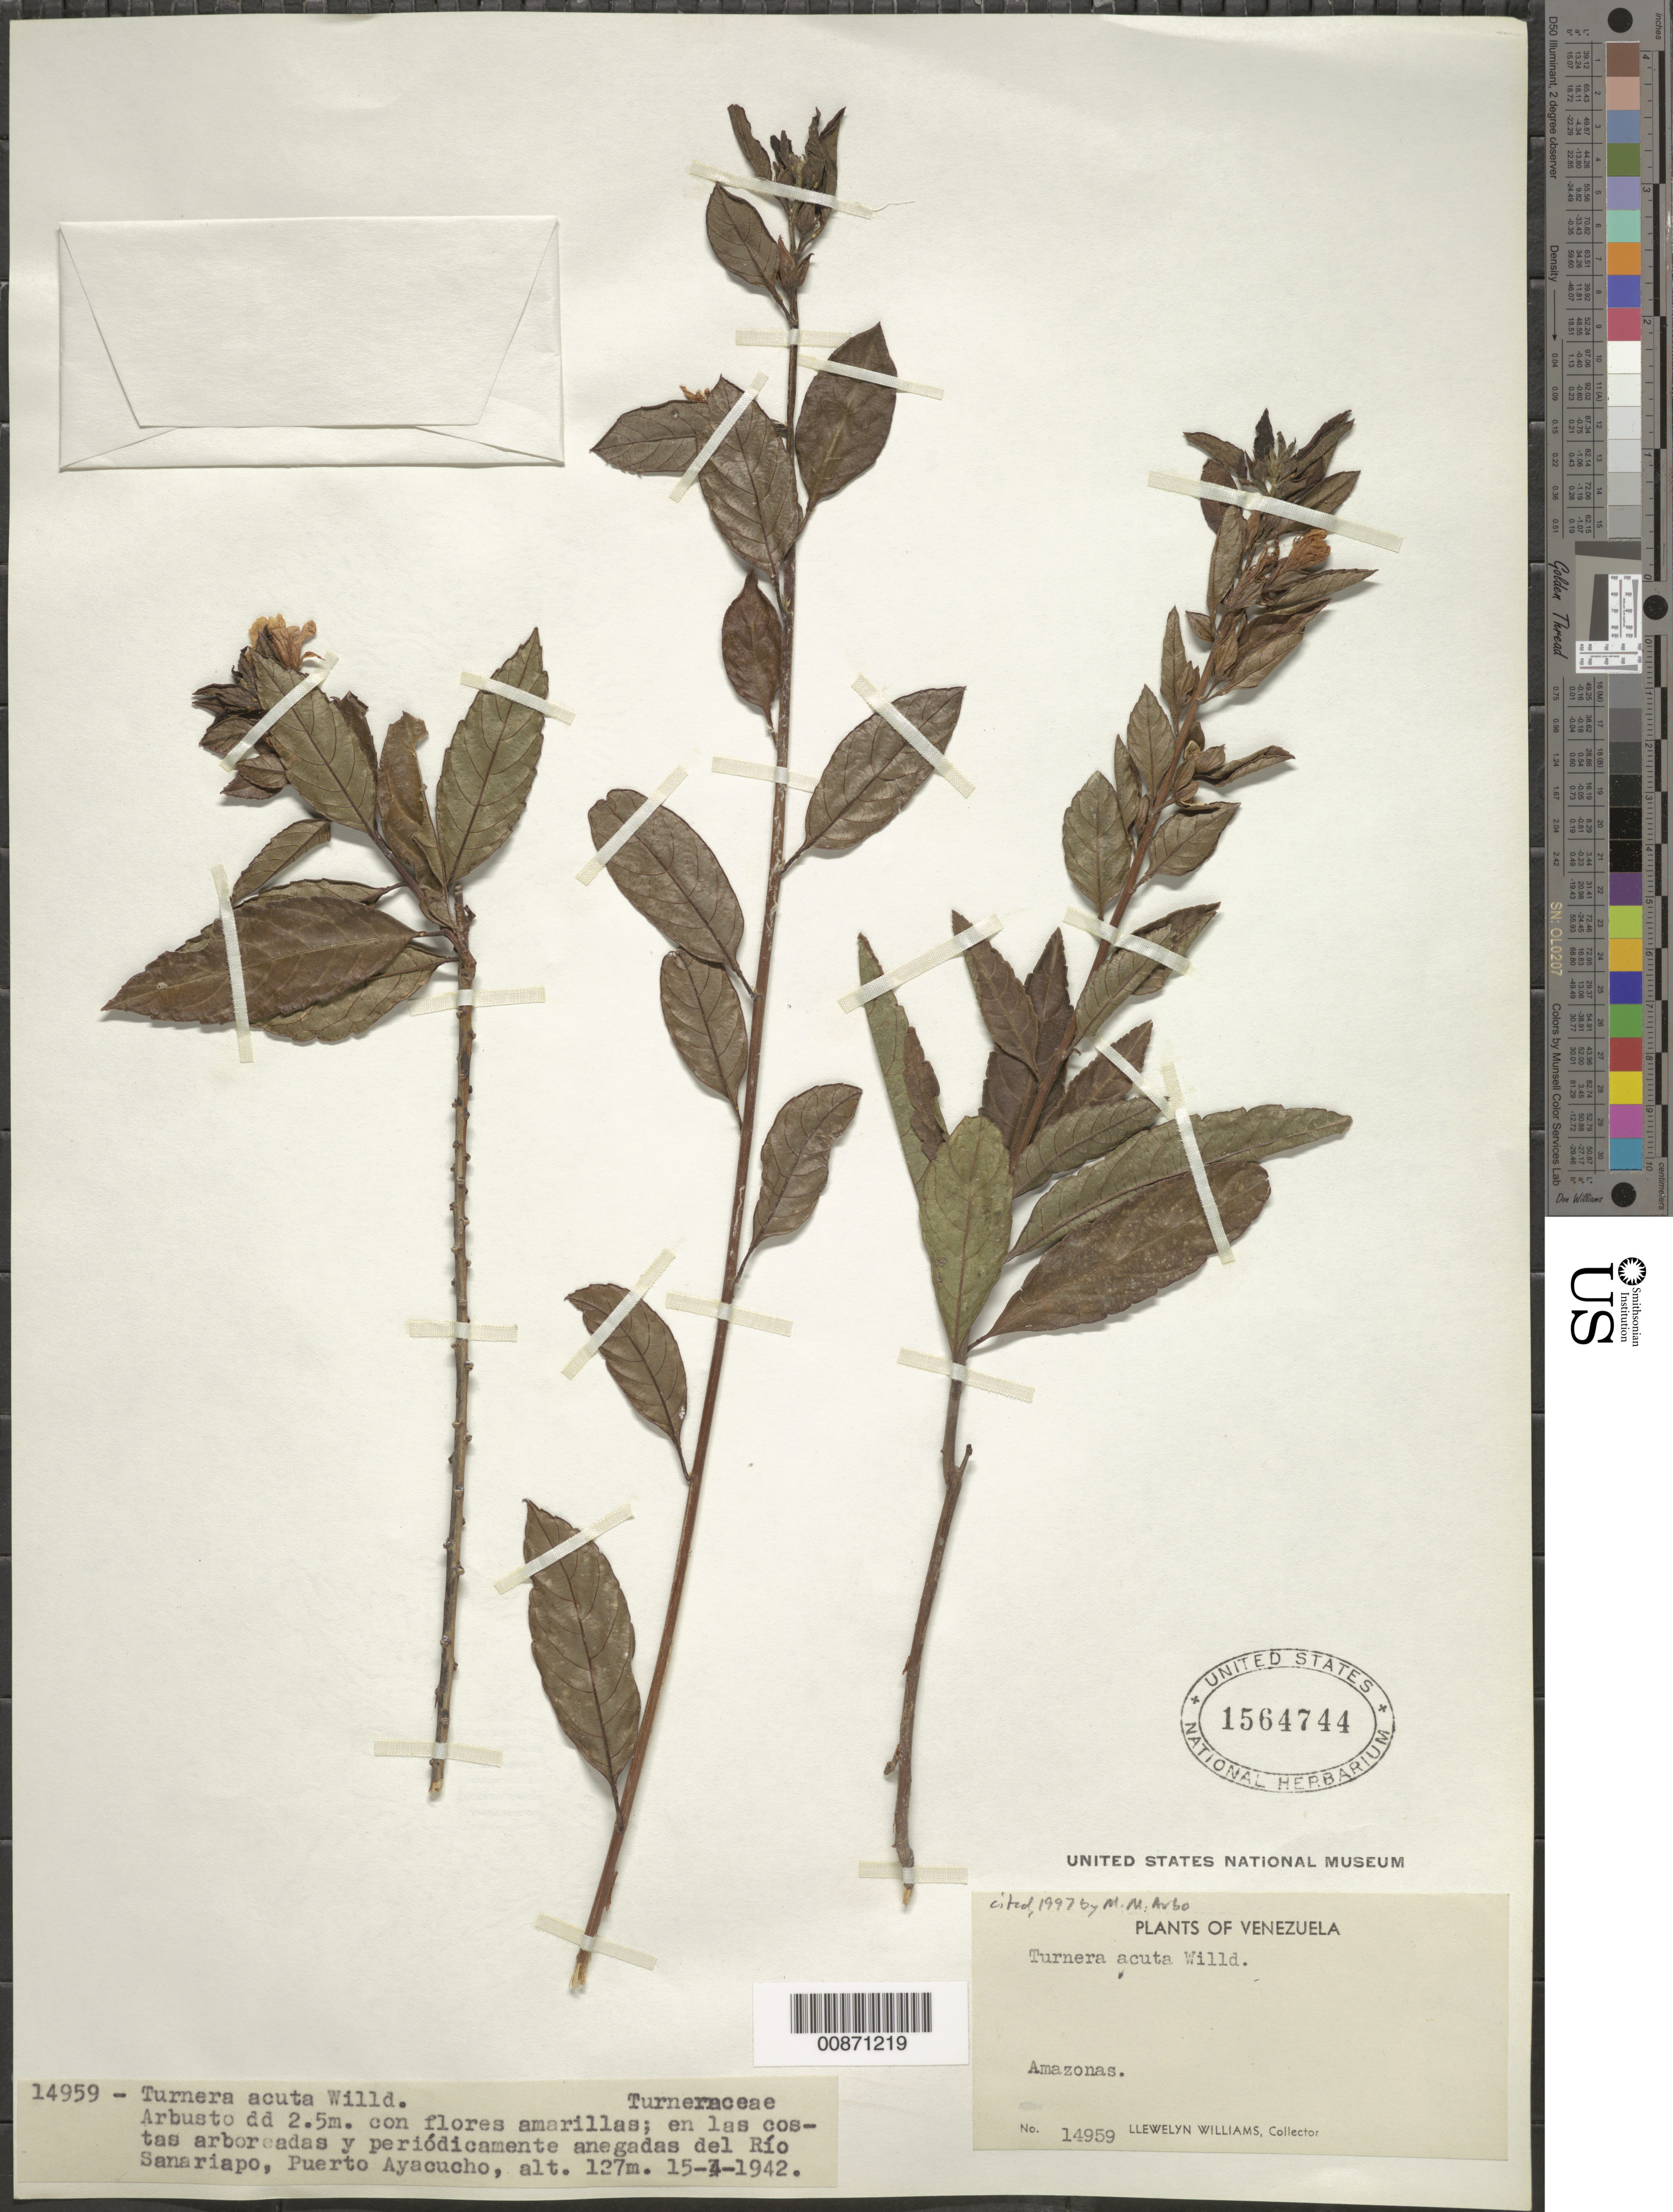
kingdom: Plantae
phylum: Tracheophyta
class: Magnoliopsida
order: Malpighiales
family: Turneraceae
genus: Turnera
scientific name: Turnera acuta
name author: Willd. ex Schult.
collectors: Ll. Williams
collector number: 14959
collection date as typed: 15-Apr-42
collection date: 1942-04-15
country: Venezuela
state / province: Amazonas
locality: Río Sanariapo, Puerto Ayacucho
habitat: En las costas arboreadas y periodicamente anegadas del rio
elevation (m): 127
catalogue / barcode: US 1564744